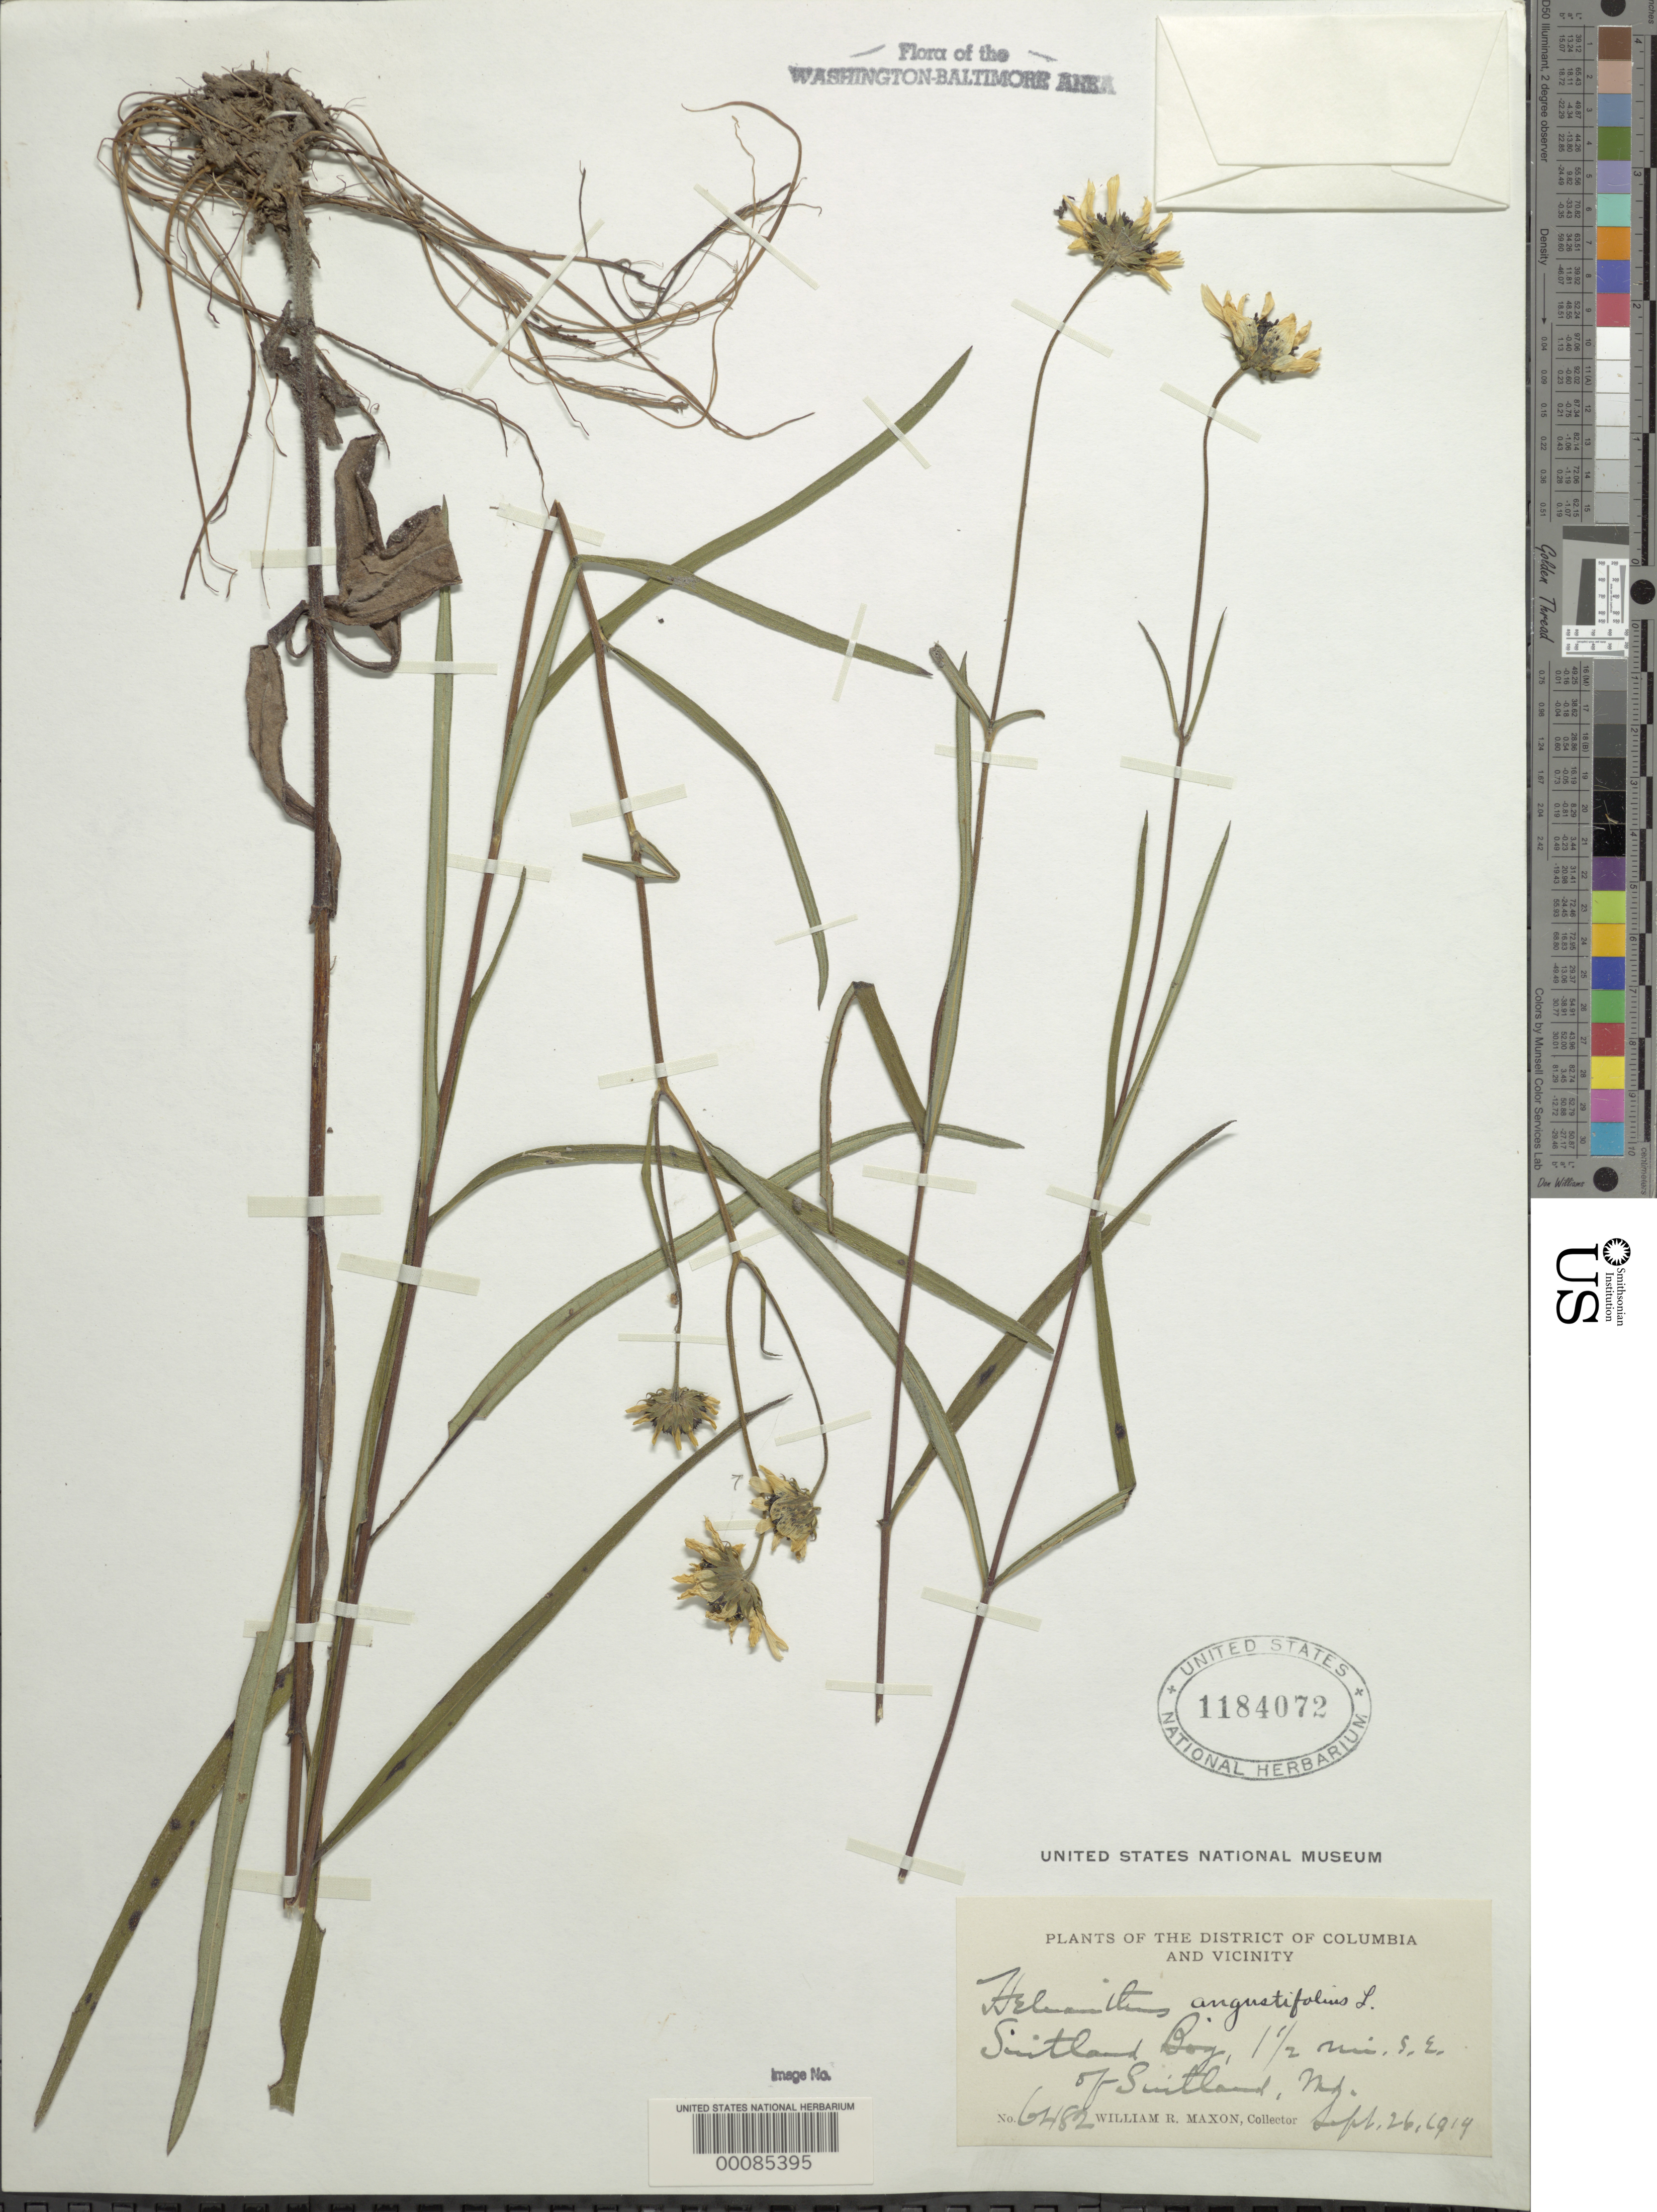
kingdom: Plantae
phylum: Tracheophyta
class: Magnoliopsida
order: Asterales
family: Asteraceae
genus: Helianthus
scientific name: Helianthus angustifolius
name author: L.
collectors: W. R. Maxon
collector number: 6482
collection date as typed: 26 Sep 1919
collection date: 1919-09-26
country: United States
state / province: Maryland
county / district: Prince George's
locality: Suitland Bog SE of Suitland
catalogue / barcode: US 1184072